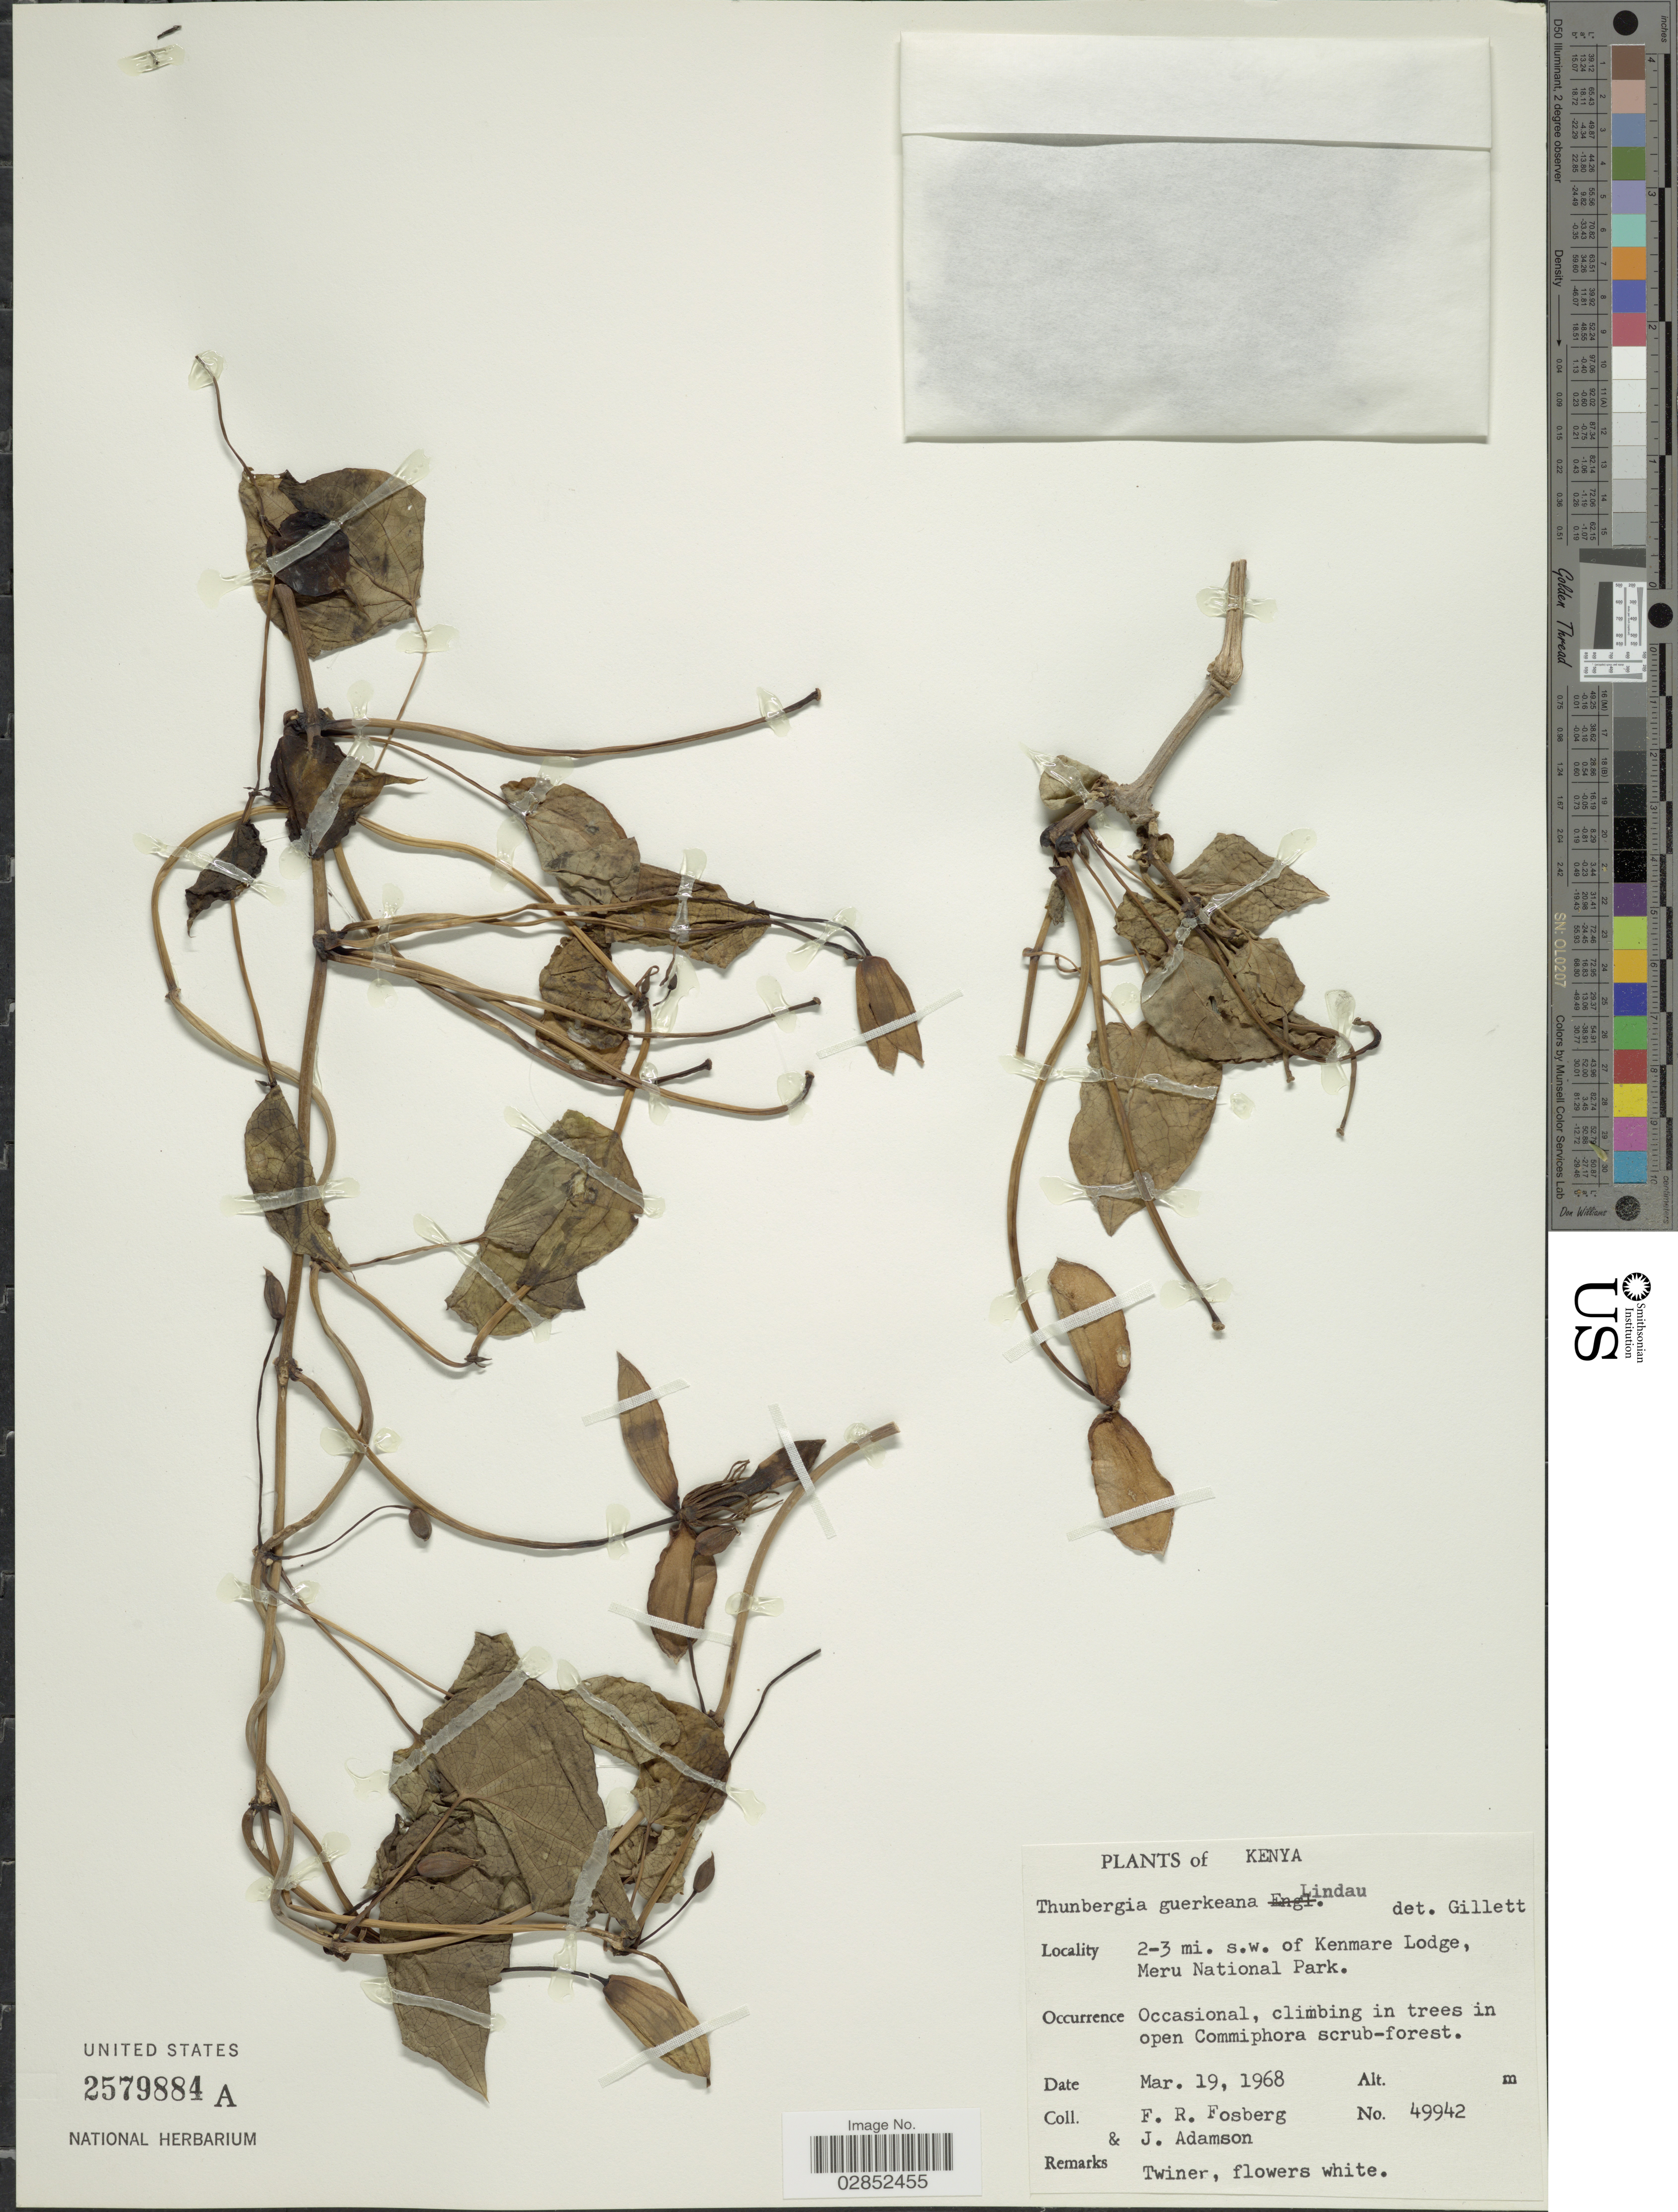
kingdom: Plantae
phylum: Tracheophyta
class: Magnoliopsida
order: Lamiales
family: Acanthaceae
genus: Thunbergia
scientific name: Thunbergia guerkeana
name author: Lindau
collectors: F. R. Fosberg & J. Adamson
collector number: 49942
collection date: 1968-03-19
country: Kenya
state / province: Meru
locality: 2-3. mi. s.w. of Kenmare Lodge, Meru National Park.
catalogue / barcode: US 2579884A